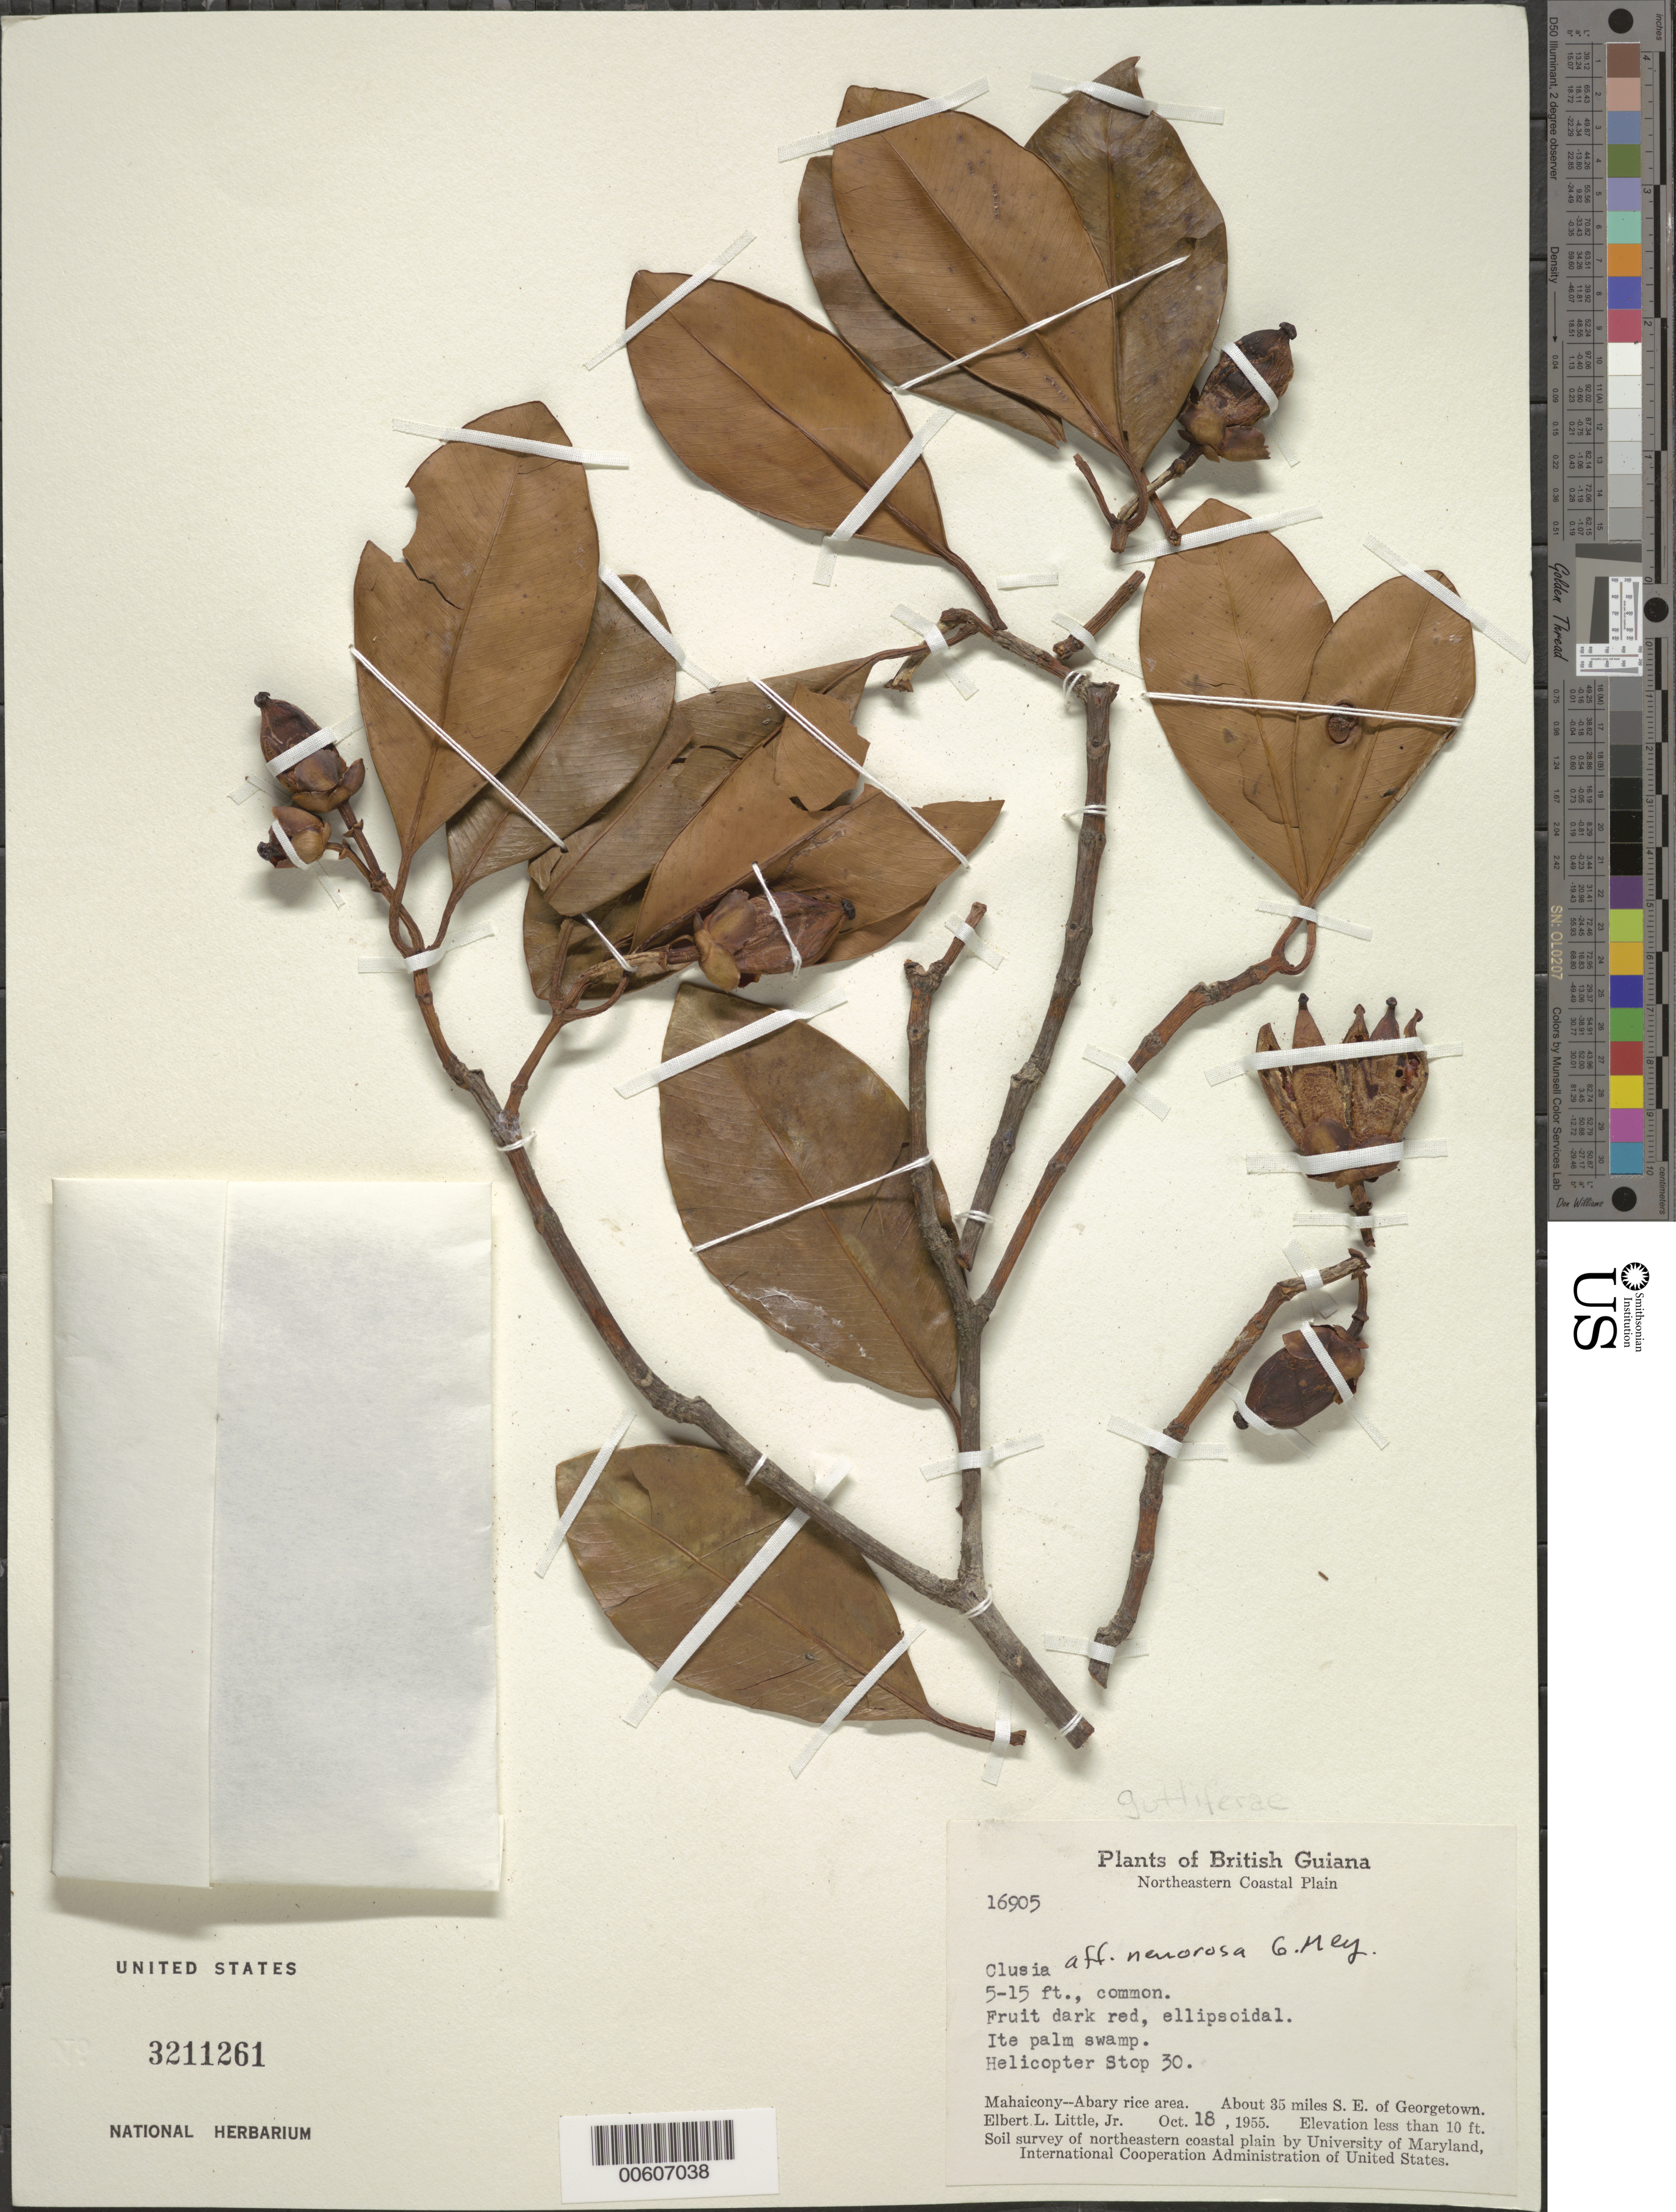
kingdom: Plantae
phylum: Tracheophyta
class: Magnoliopsida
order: Malpighiales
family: Clusiaceae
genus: Clusia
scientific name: Clusia nemorosa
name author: G. Mey.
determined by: Pipoly, J. J., III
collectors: E. L. Little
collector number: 16905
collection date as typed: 18-Oct-55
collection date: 1955-10-18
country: Guyana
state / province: Mahaica-Berbice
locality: Mahaicony-Abary rice area, E bank Demerara R., about 35 mi. SE of Georgetown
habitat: Ite palm swamp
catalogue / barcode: US 3211261